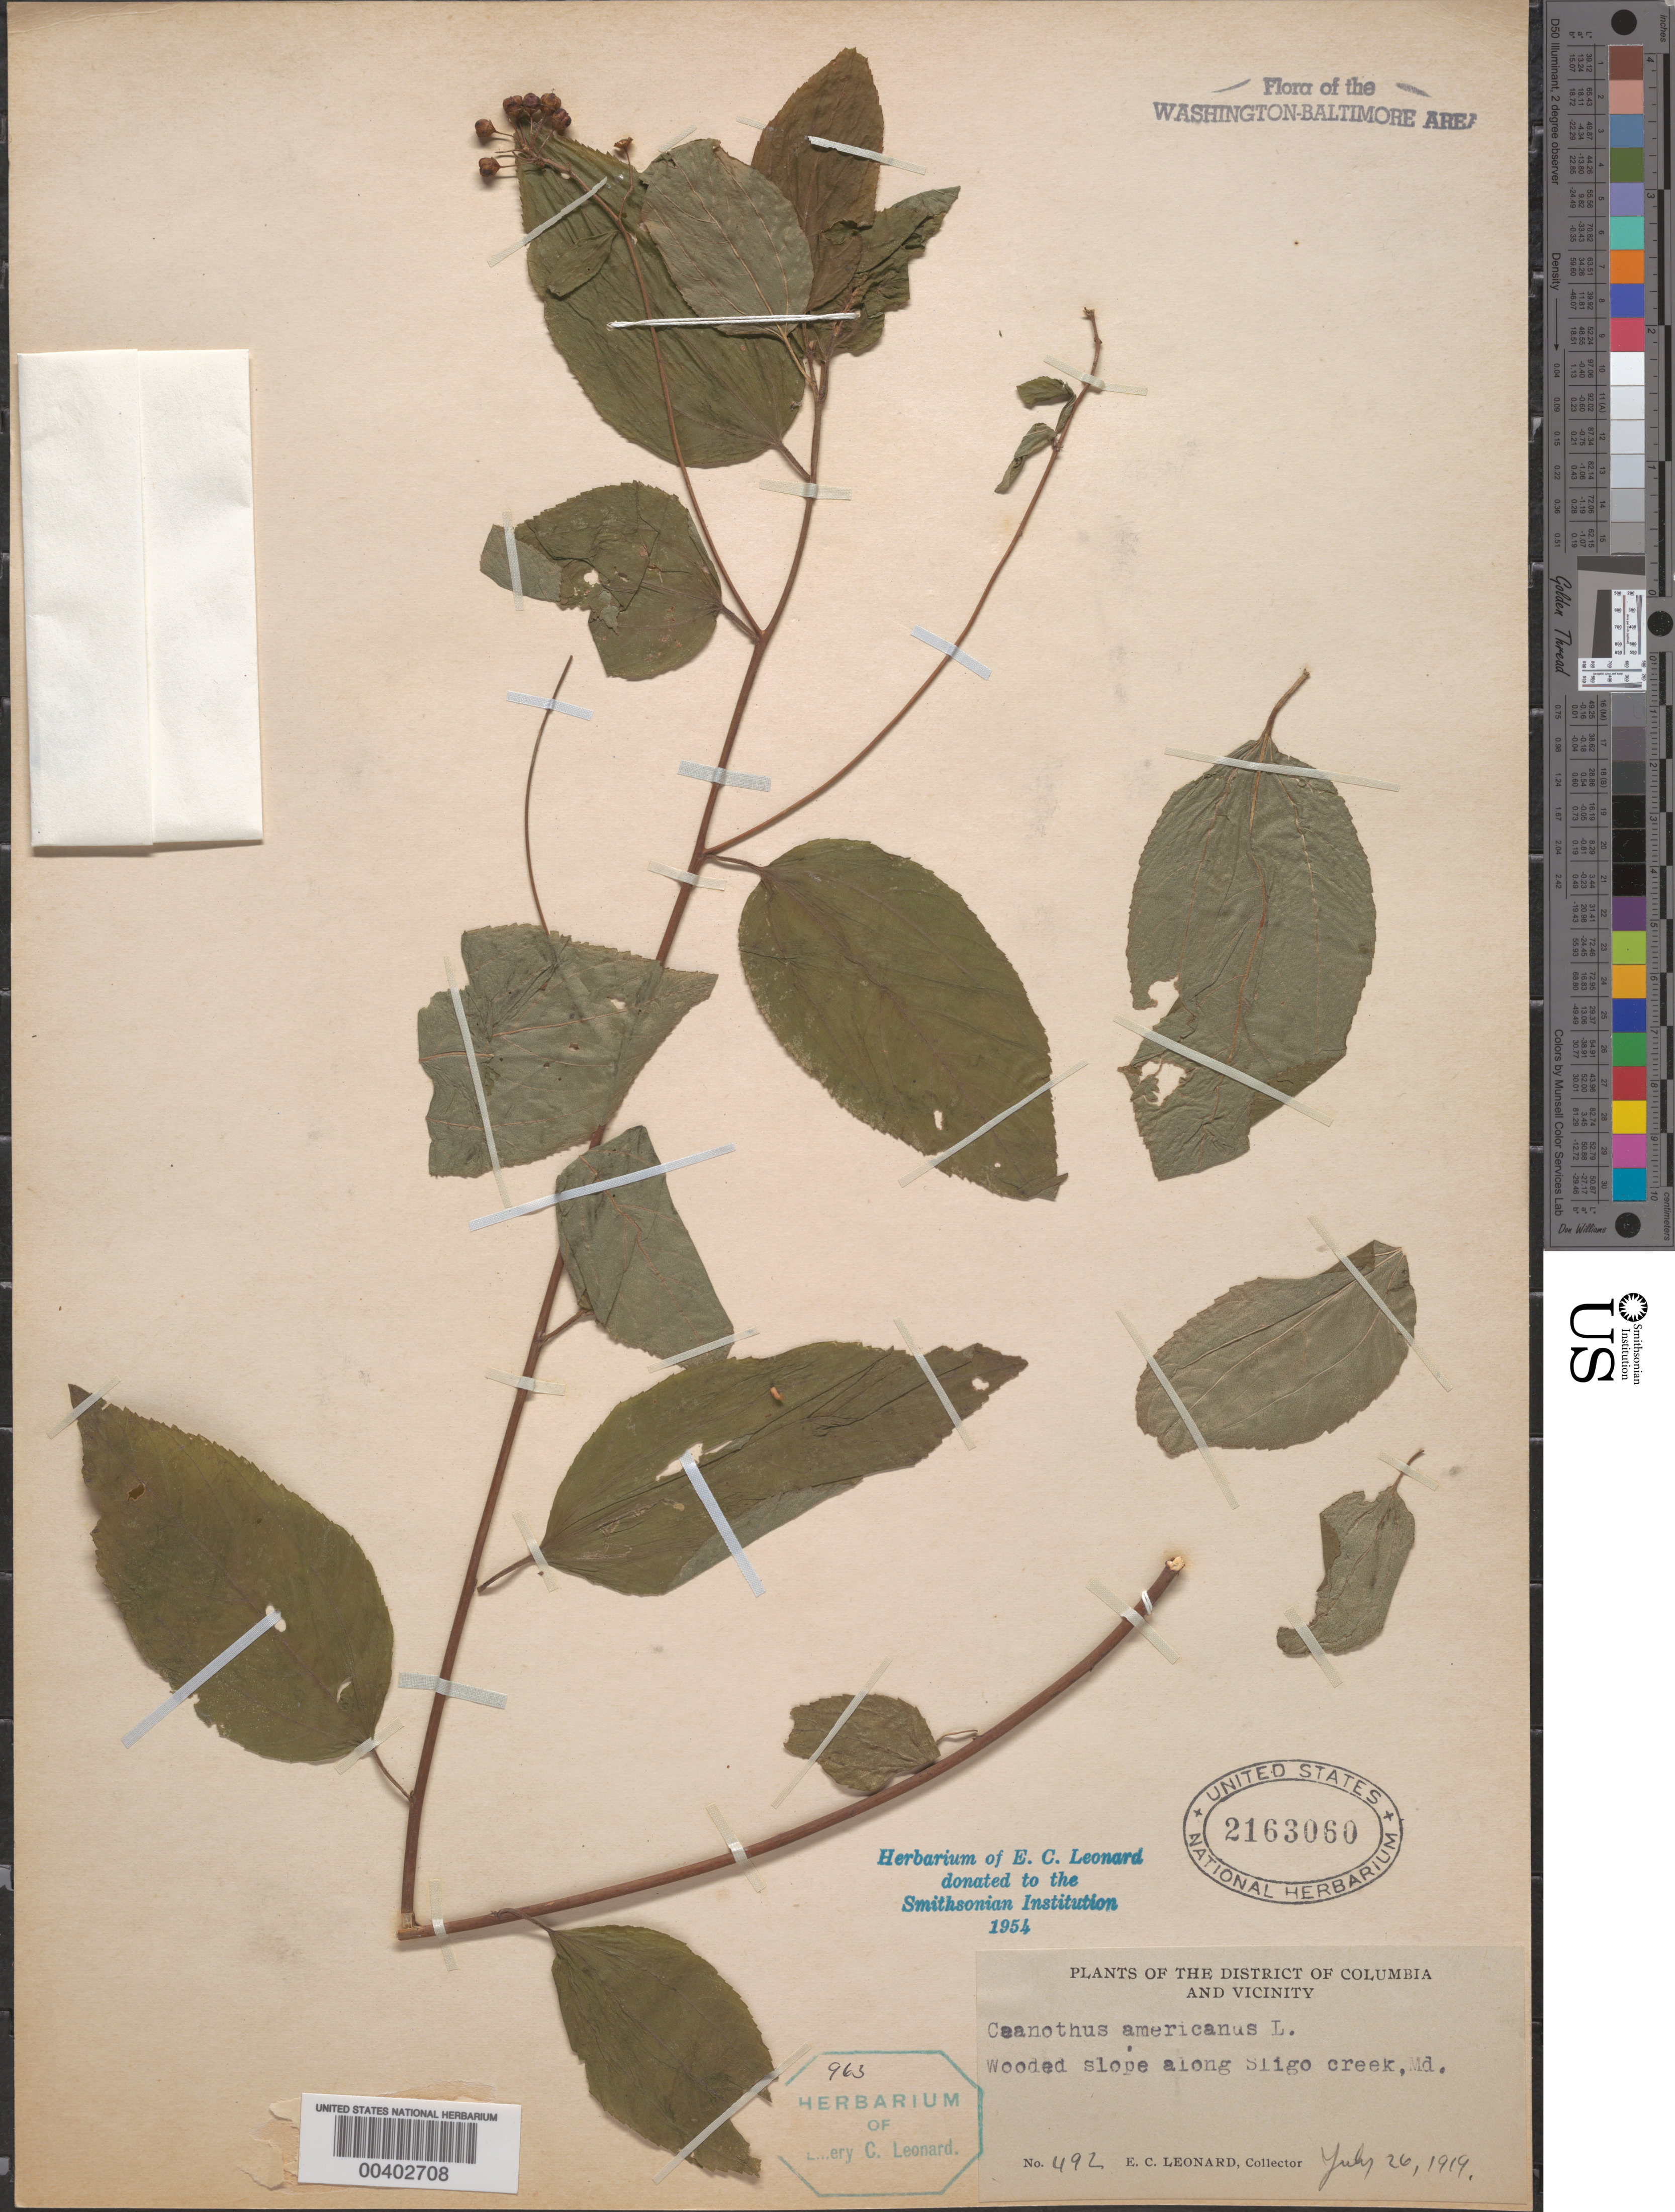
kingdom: Plantae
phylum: Tracheophyta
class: Magnoliopsida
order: Rosales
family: Rhamnaceae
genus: Ceanothus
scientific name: Ceanothus americanus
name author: L.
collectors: E. C. Leonard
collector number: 492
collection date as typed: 26 Jul 1919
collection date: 1919-07-26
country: United States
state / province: Maryland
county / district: Montgomery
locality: Sligo Creek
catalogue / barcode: US 2163060